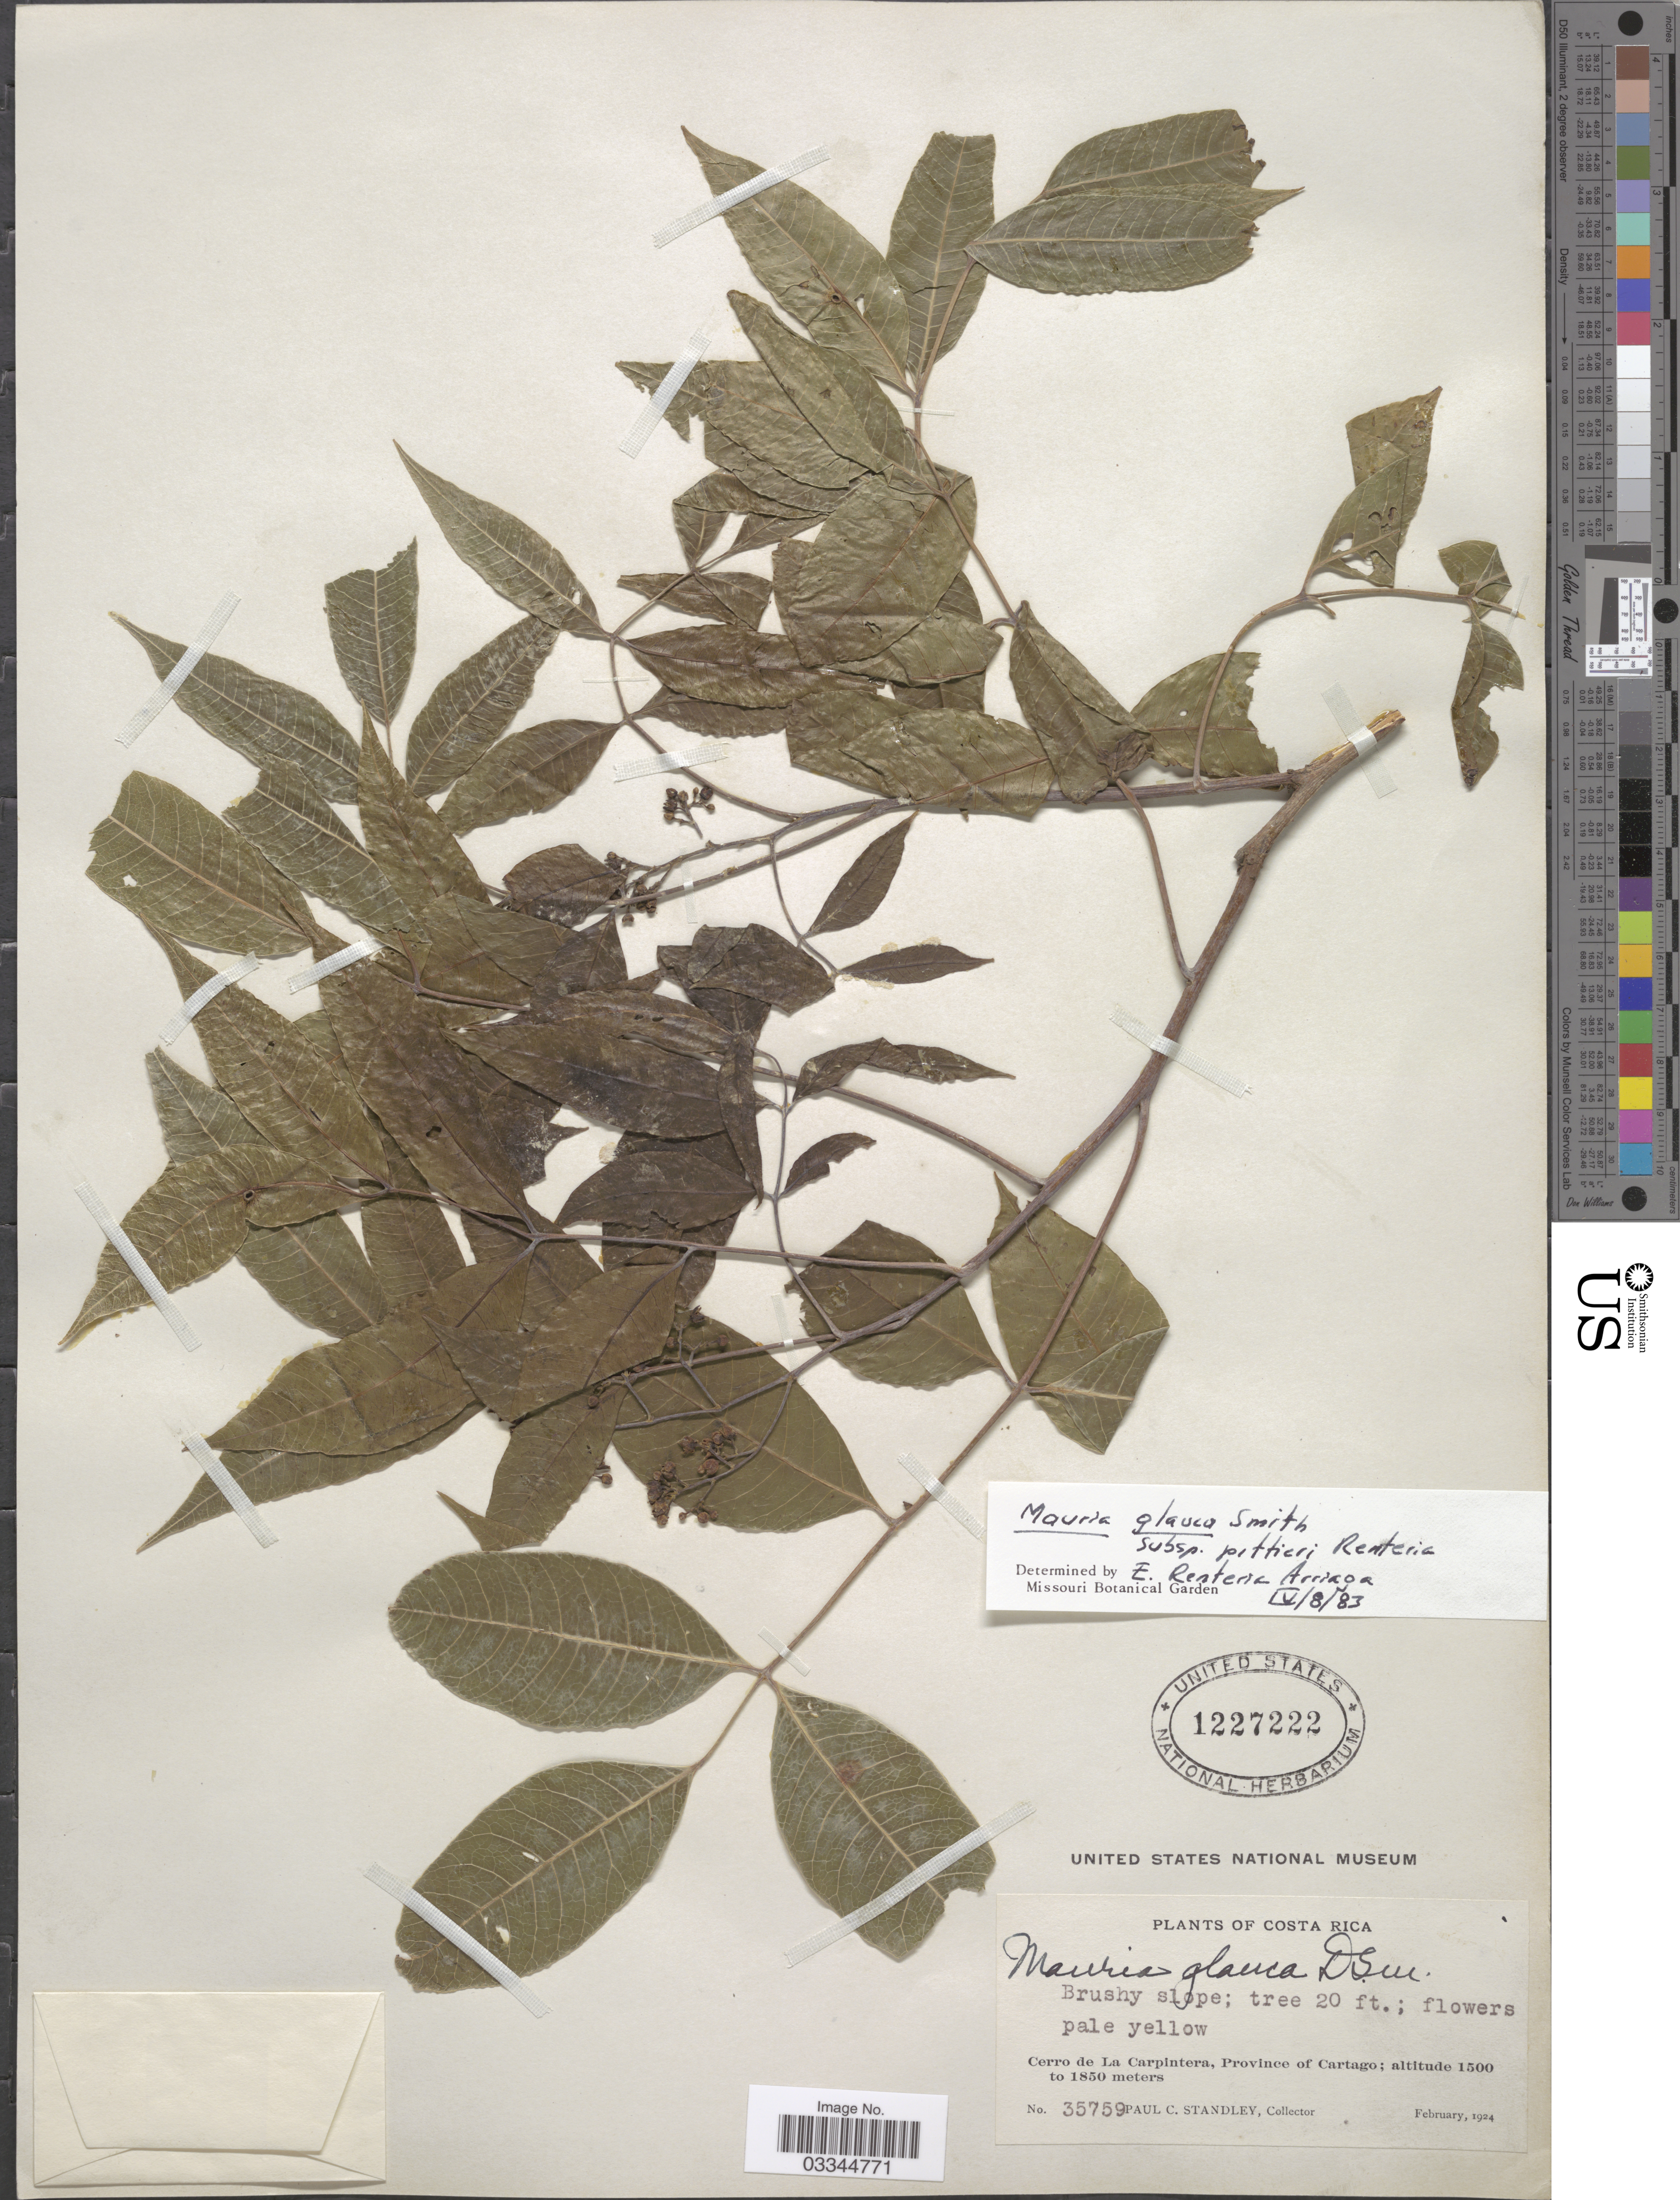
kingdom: Plantae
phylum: Tracheophyta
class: Magnoliopsida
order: Sapindales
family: Anacardiaceae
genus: Mauria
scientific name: Mauria glauca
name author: Donn. Sm.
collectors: P. C. Standley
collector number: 35759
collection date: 1924-02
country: Costa Rica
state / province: Cartago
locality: Cerro de La Carpintera.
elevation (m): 1500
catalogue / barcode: US 1227222